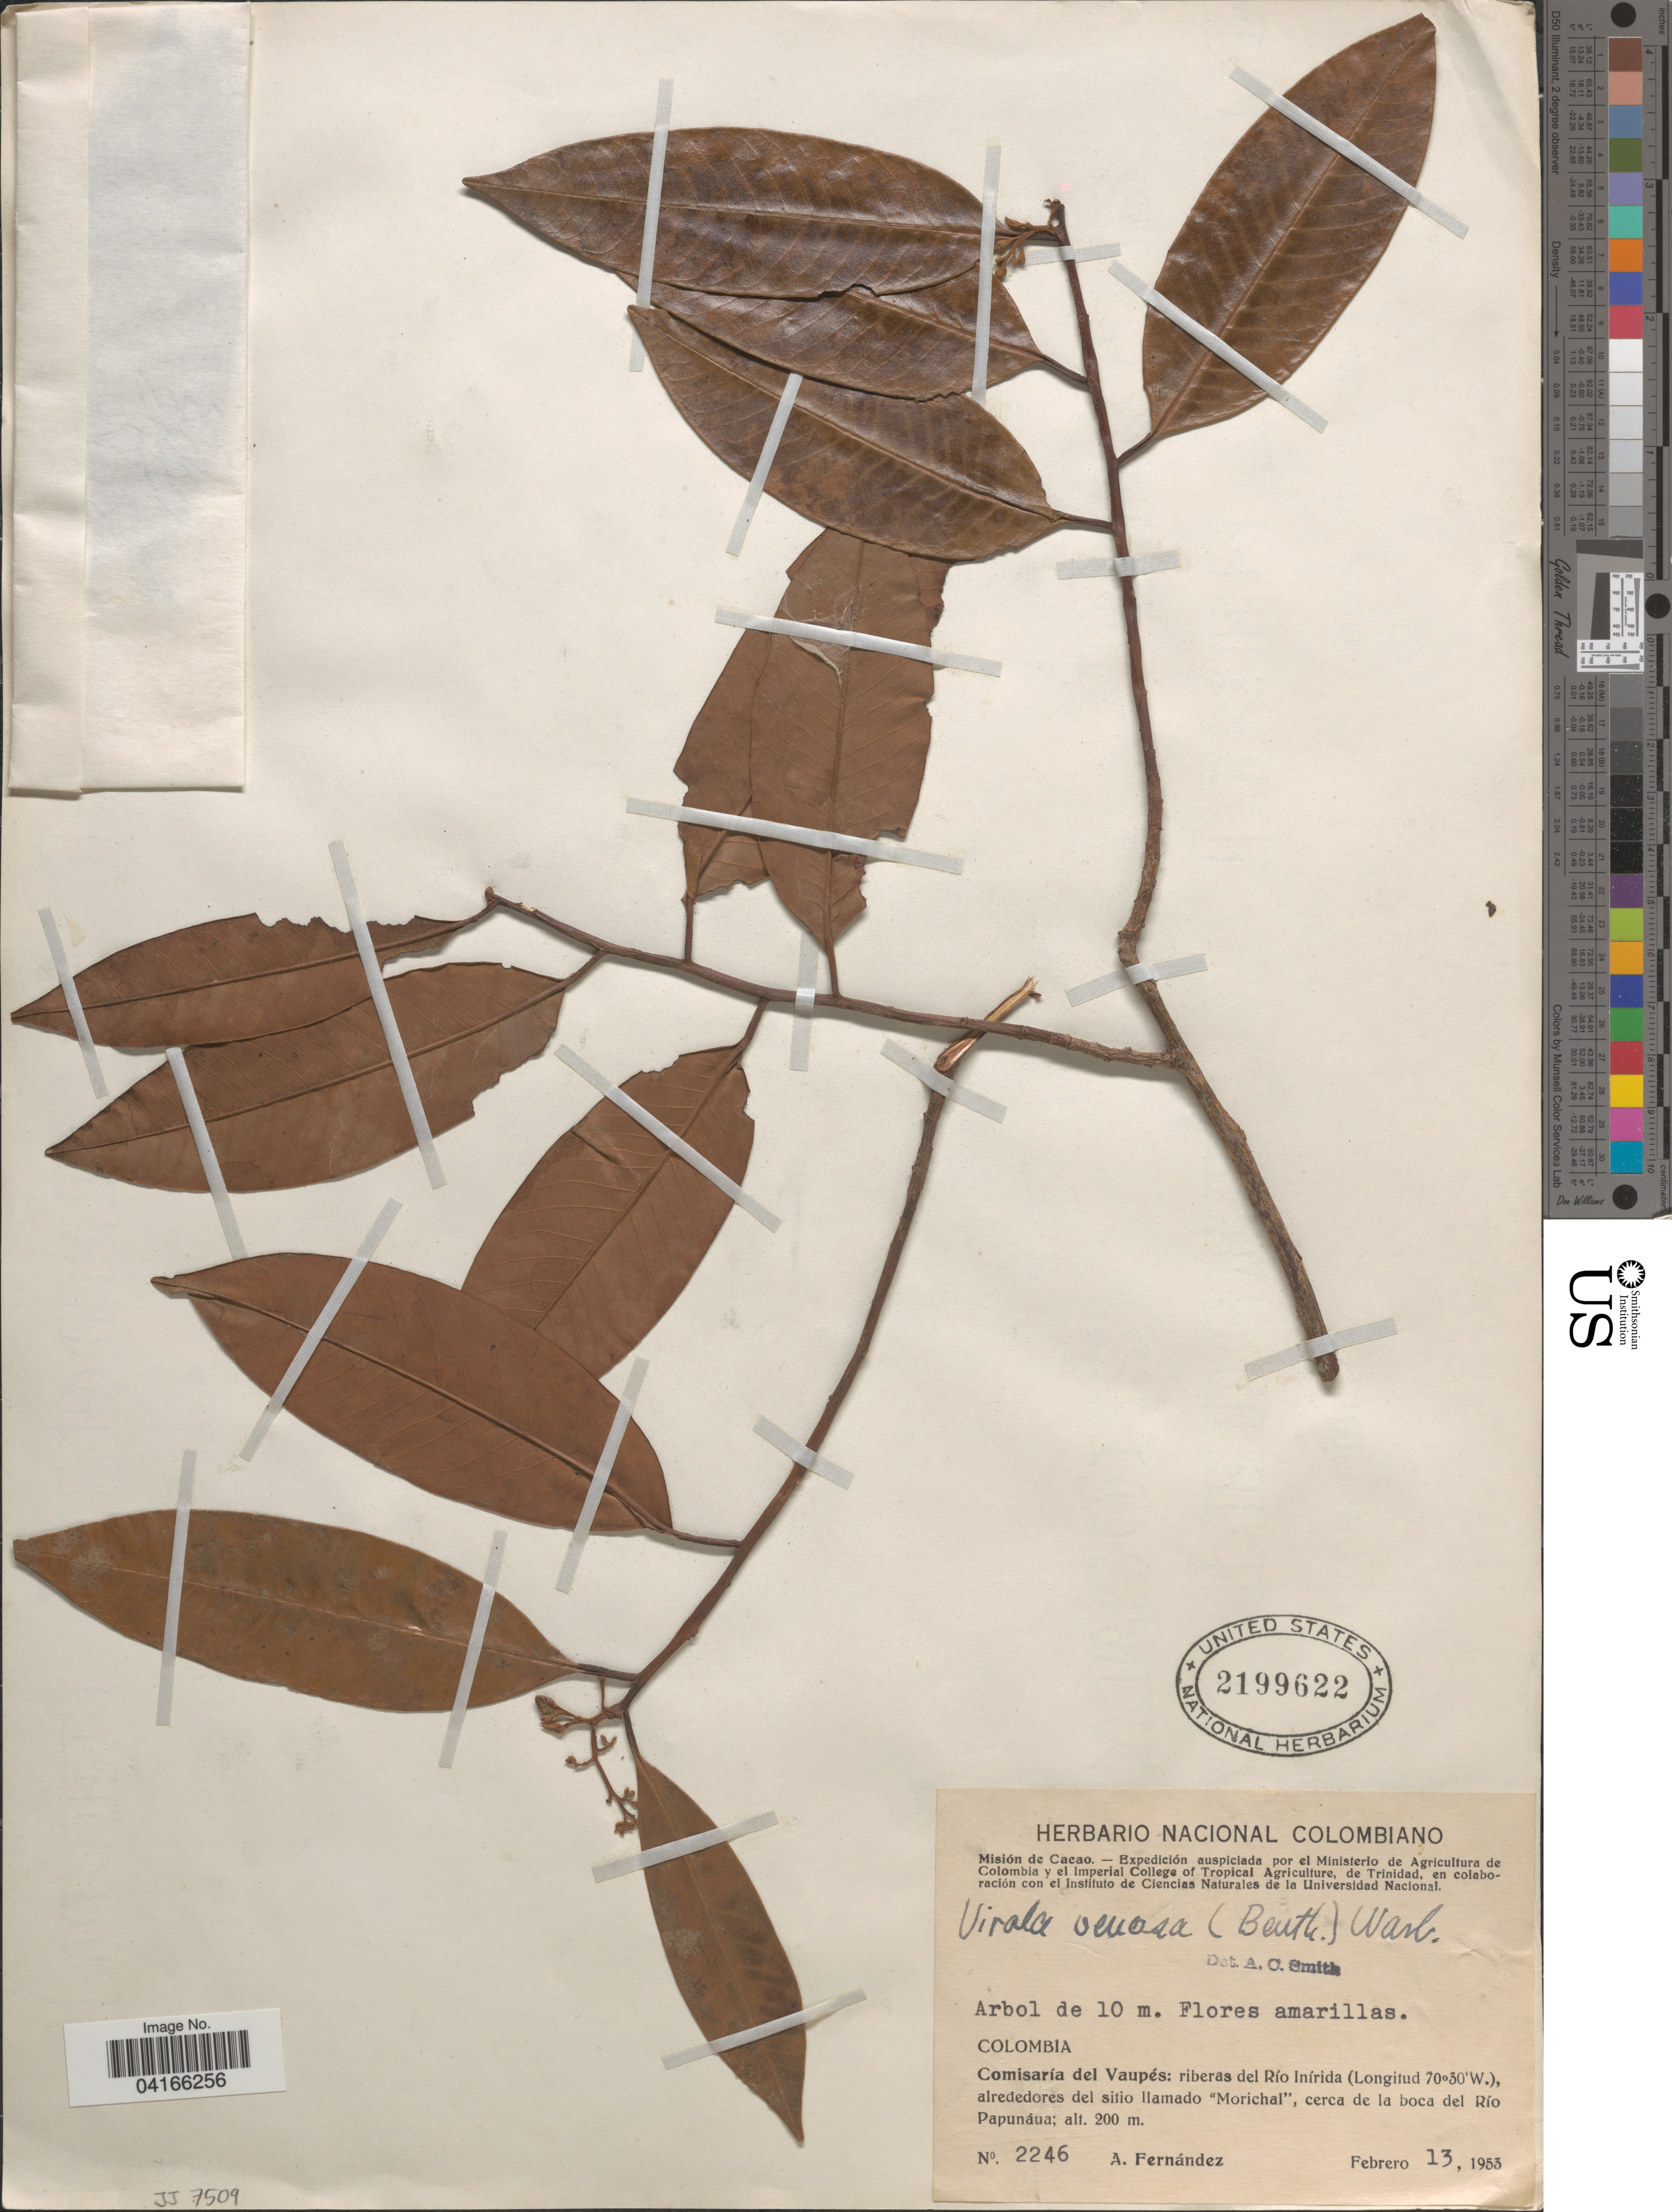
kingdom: Plantae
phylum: Tracheophyta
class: Magnoliopsida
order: Magnoliales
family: Myristicaceae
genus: Virola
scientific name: Virola venosa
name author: (Benth.) Warb.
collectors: A. Fernández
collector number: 2246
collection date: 1953-02-13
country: Colombia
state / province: Vaupés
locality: Comisaría del Vaupés: riberas del Río Inírida, alrededores del sitio llamado "Morichal", cerca de la boca del Río Papunáua.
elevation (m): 200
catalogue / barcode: US 2199622